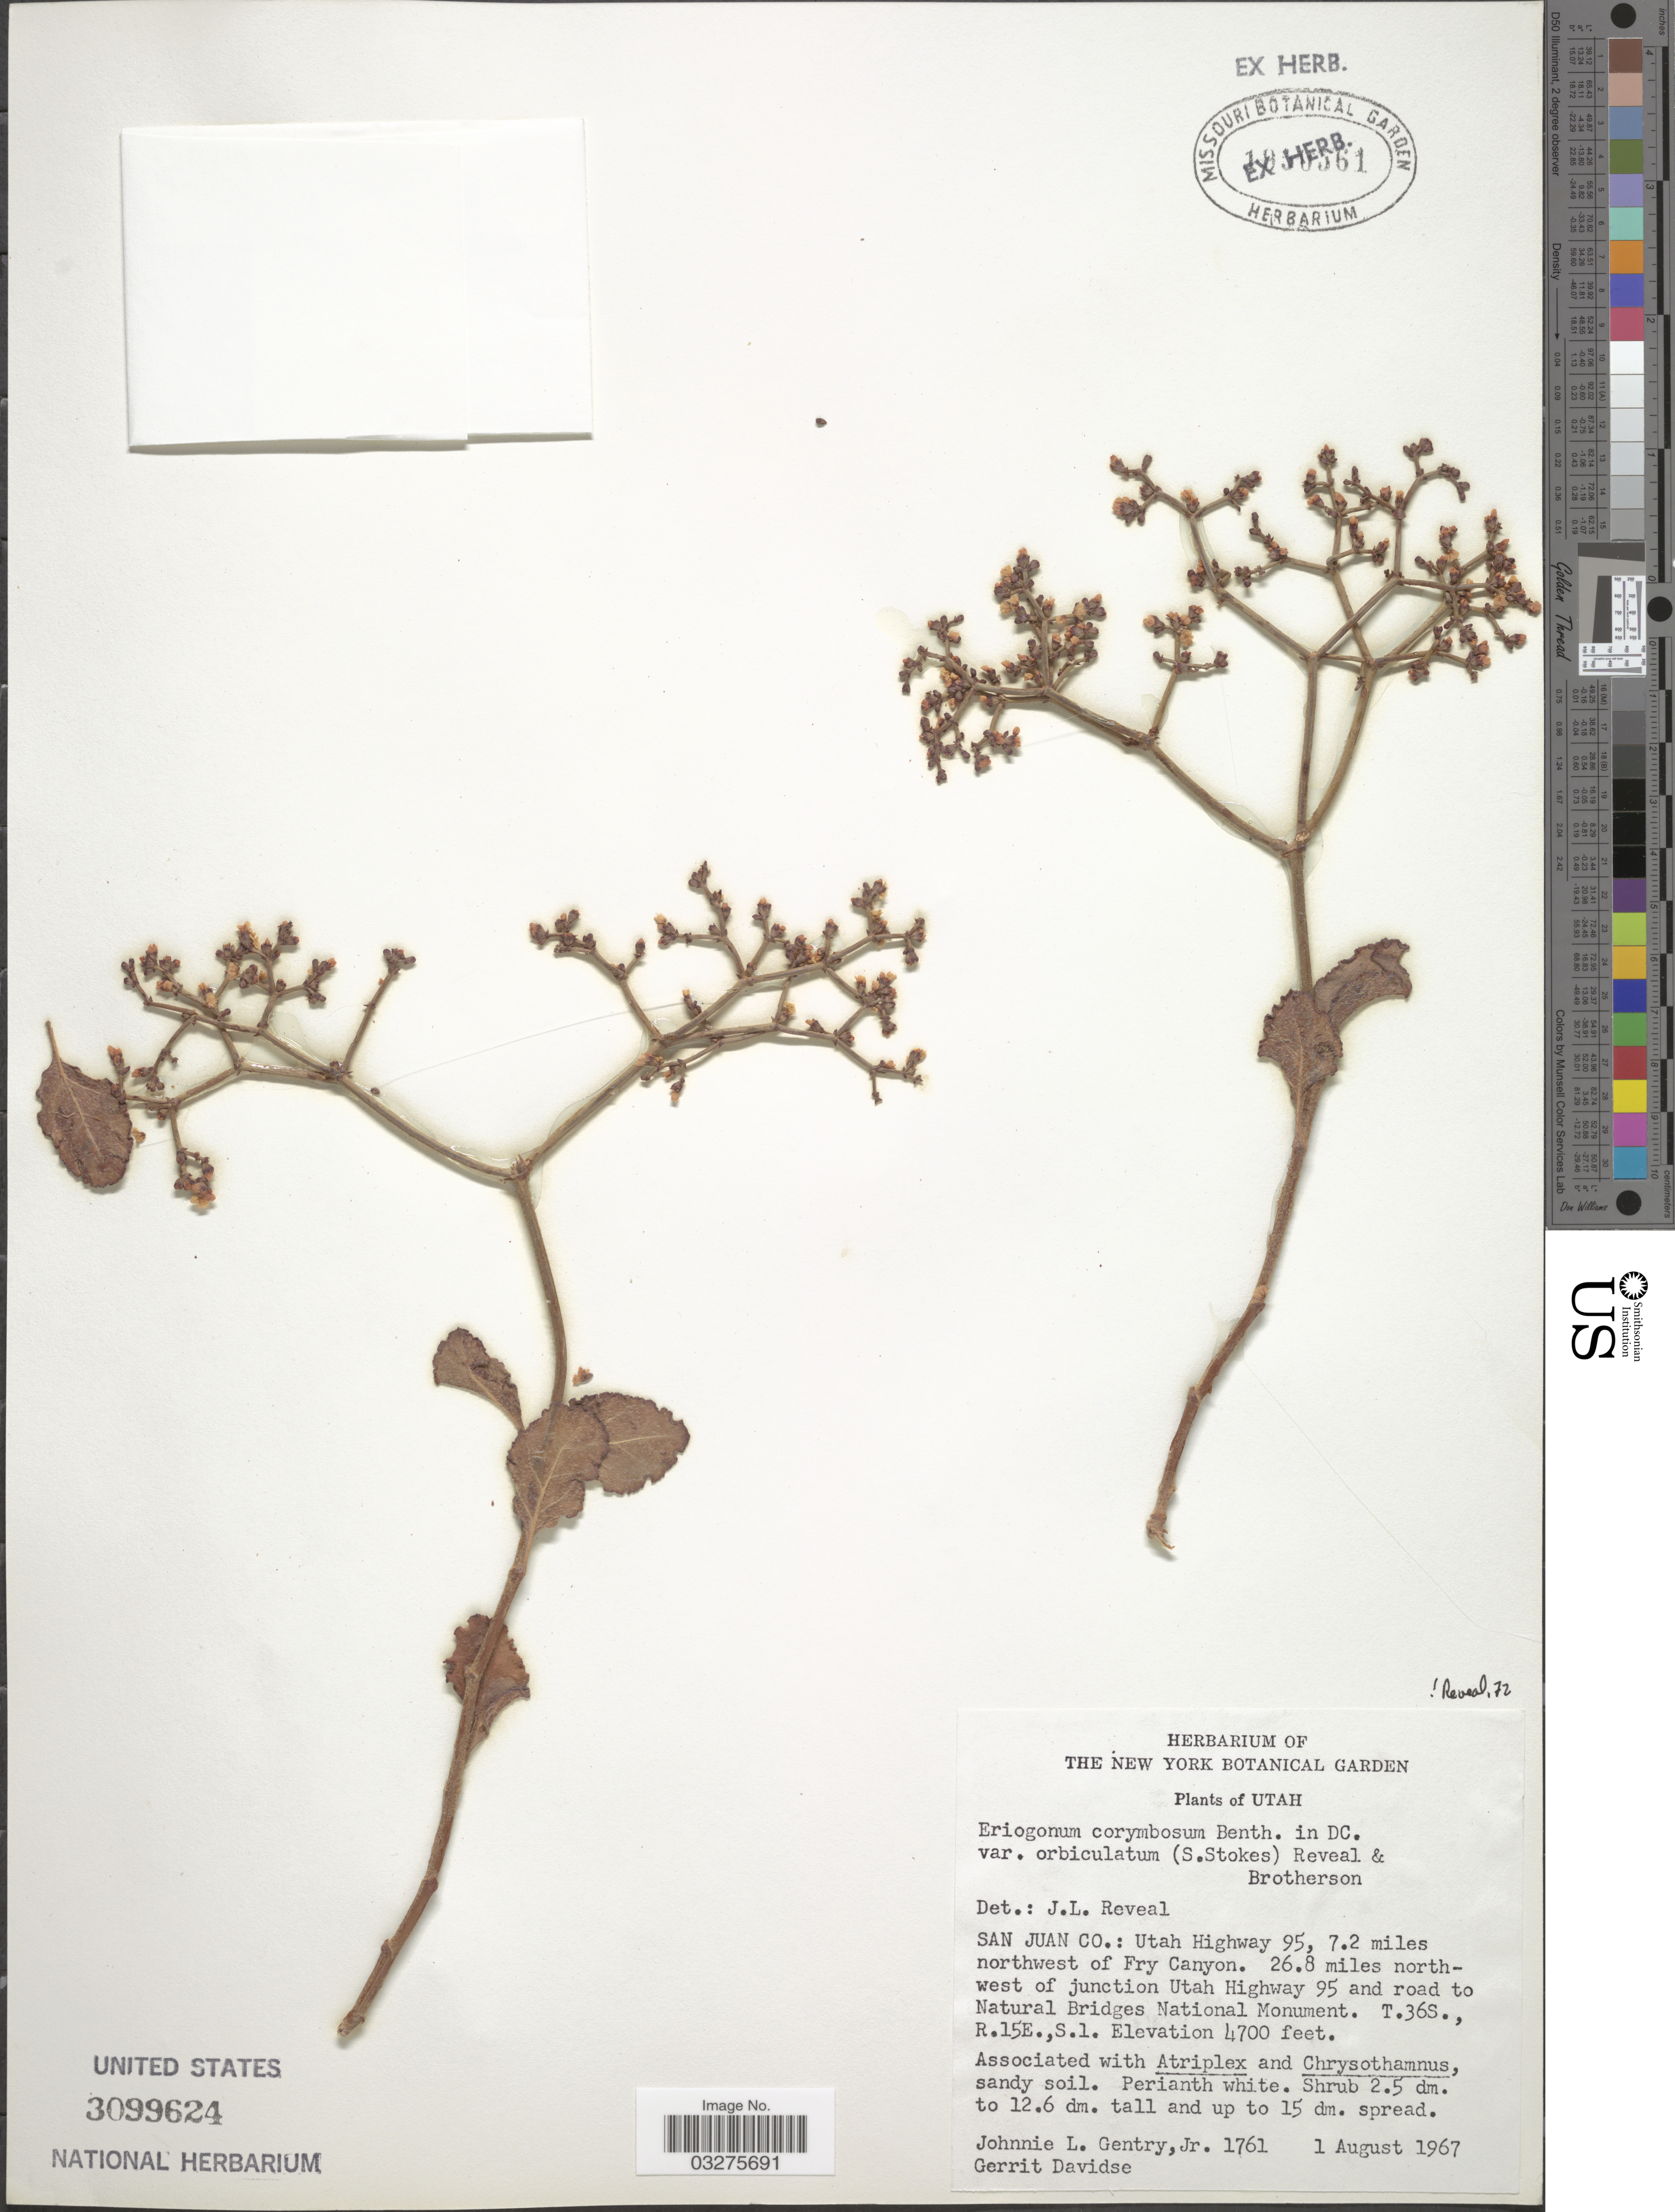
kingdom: Plantae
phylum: Tracheophyta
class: Magnoliopsida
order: Caryophyllales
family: Polygonaceae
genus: Eriogonum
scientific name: Eriogonum corymbosum var. orbiculatum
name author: (S. Stokes) Reveal & Brotherson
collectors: J. L. Gentry & G. Davidse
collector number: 1761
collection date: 1967-08-01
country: United States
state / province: Utah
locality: San Juan Co.: Utah Highway 95, 7.2 miles northwest of Fry Canyon. 26.8 miles north-west of junction Utah Highway 95 and road to Natural Bridges National Monument. T.36S., R.15E., S.1.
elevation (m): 1433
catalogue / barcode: US 3099624